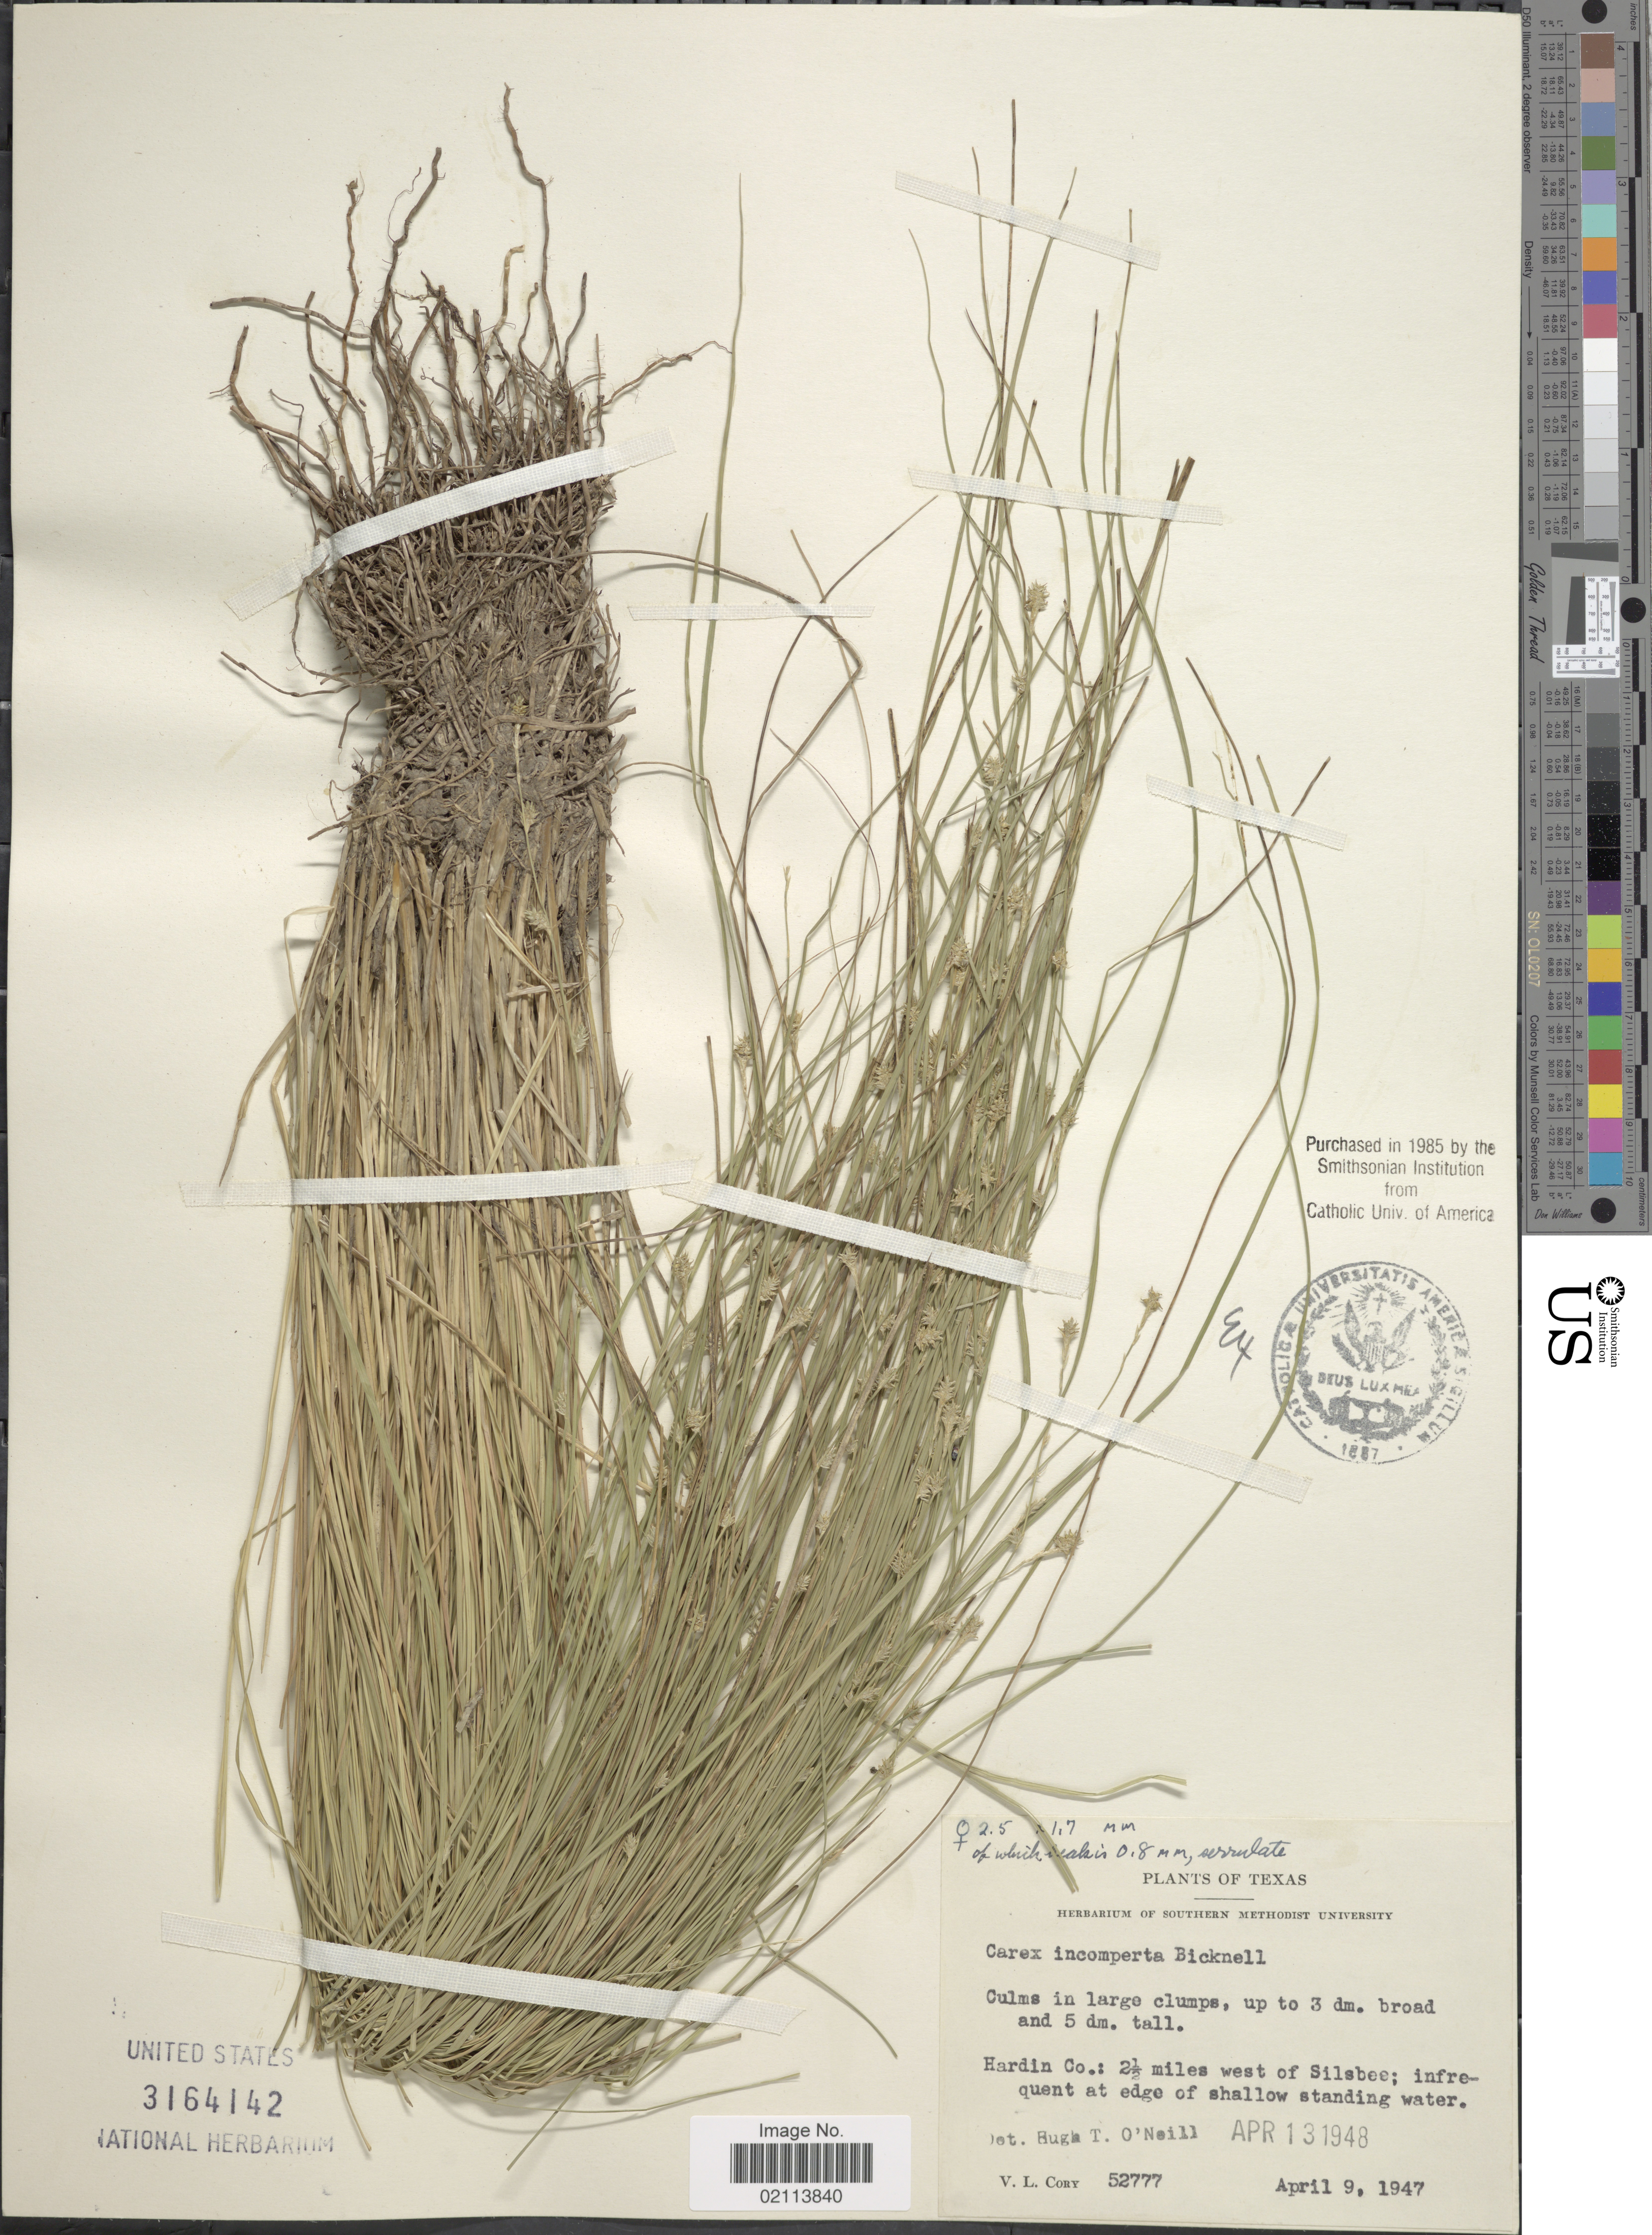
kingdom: Plantae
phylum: Tracheophyta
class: Liliopsida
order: Poales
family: Cyperaceae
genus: Carex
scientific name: Carex howei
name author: Mack.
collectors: V. Cory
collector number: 52777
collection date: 1947-04-09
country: United States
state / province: Texas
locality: Hardin Co.: 2½ miles west of Silsbee; infrequent at edge of shallow standing water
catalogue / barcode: US 3164142